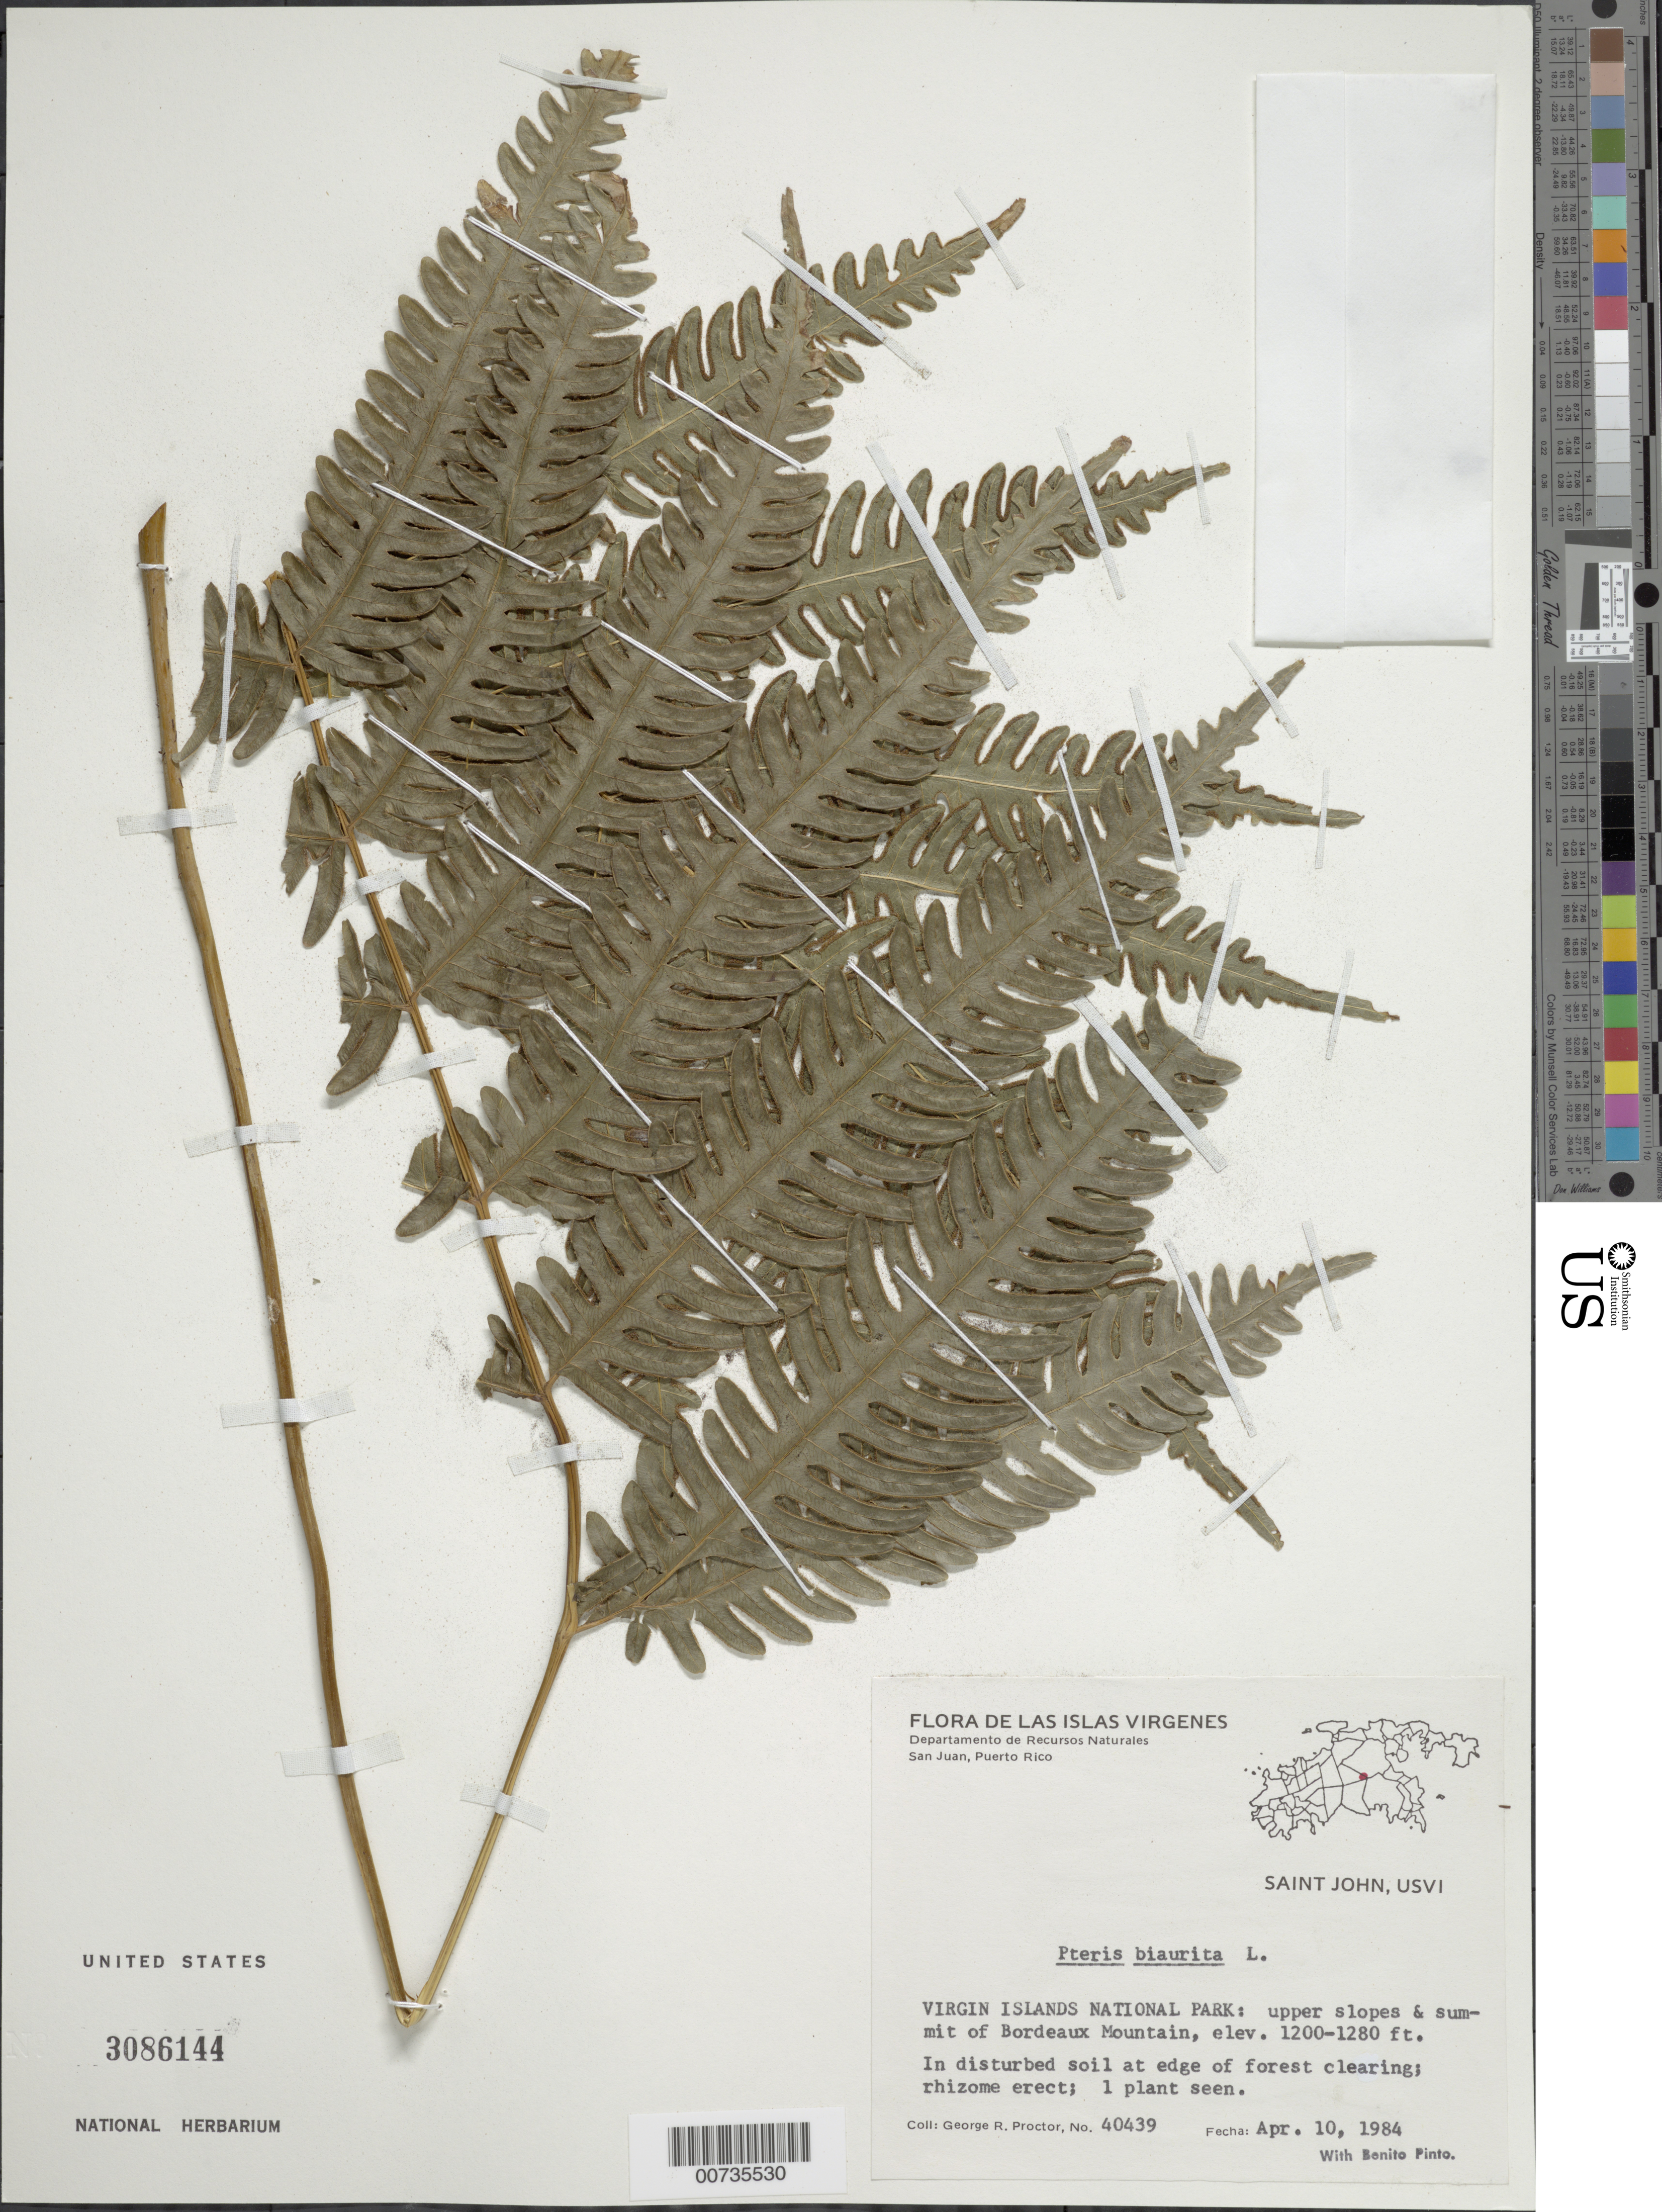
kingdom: Plantae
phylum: Tracheophyta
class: Polypodiopsida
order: Polypodiales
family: Pteridaceae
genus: Pteris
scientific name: Pteris biaurita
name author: L.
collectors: G. R. Proctor & B. Pinto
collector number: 40439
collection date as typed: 10 Apr 1984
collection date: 1984-04-10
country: U.S. Virgin Islands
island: St. John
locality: Virgin Is. Natl. Park: upper slopes & summit of Bordeaux Mountain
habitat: In disturbed soil at edge of forest clearing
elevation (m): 366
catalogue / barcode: US 3086144